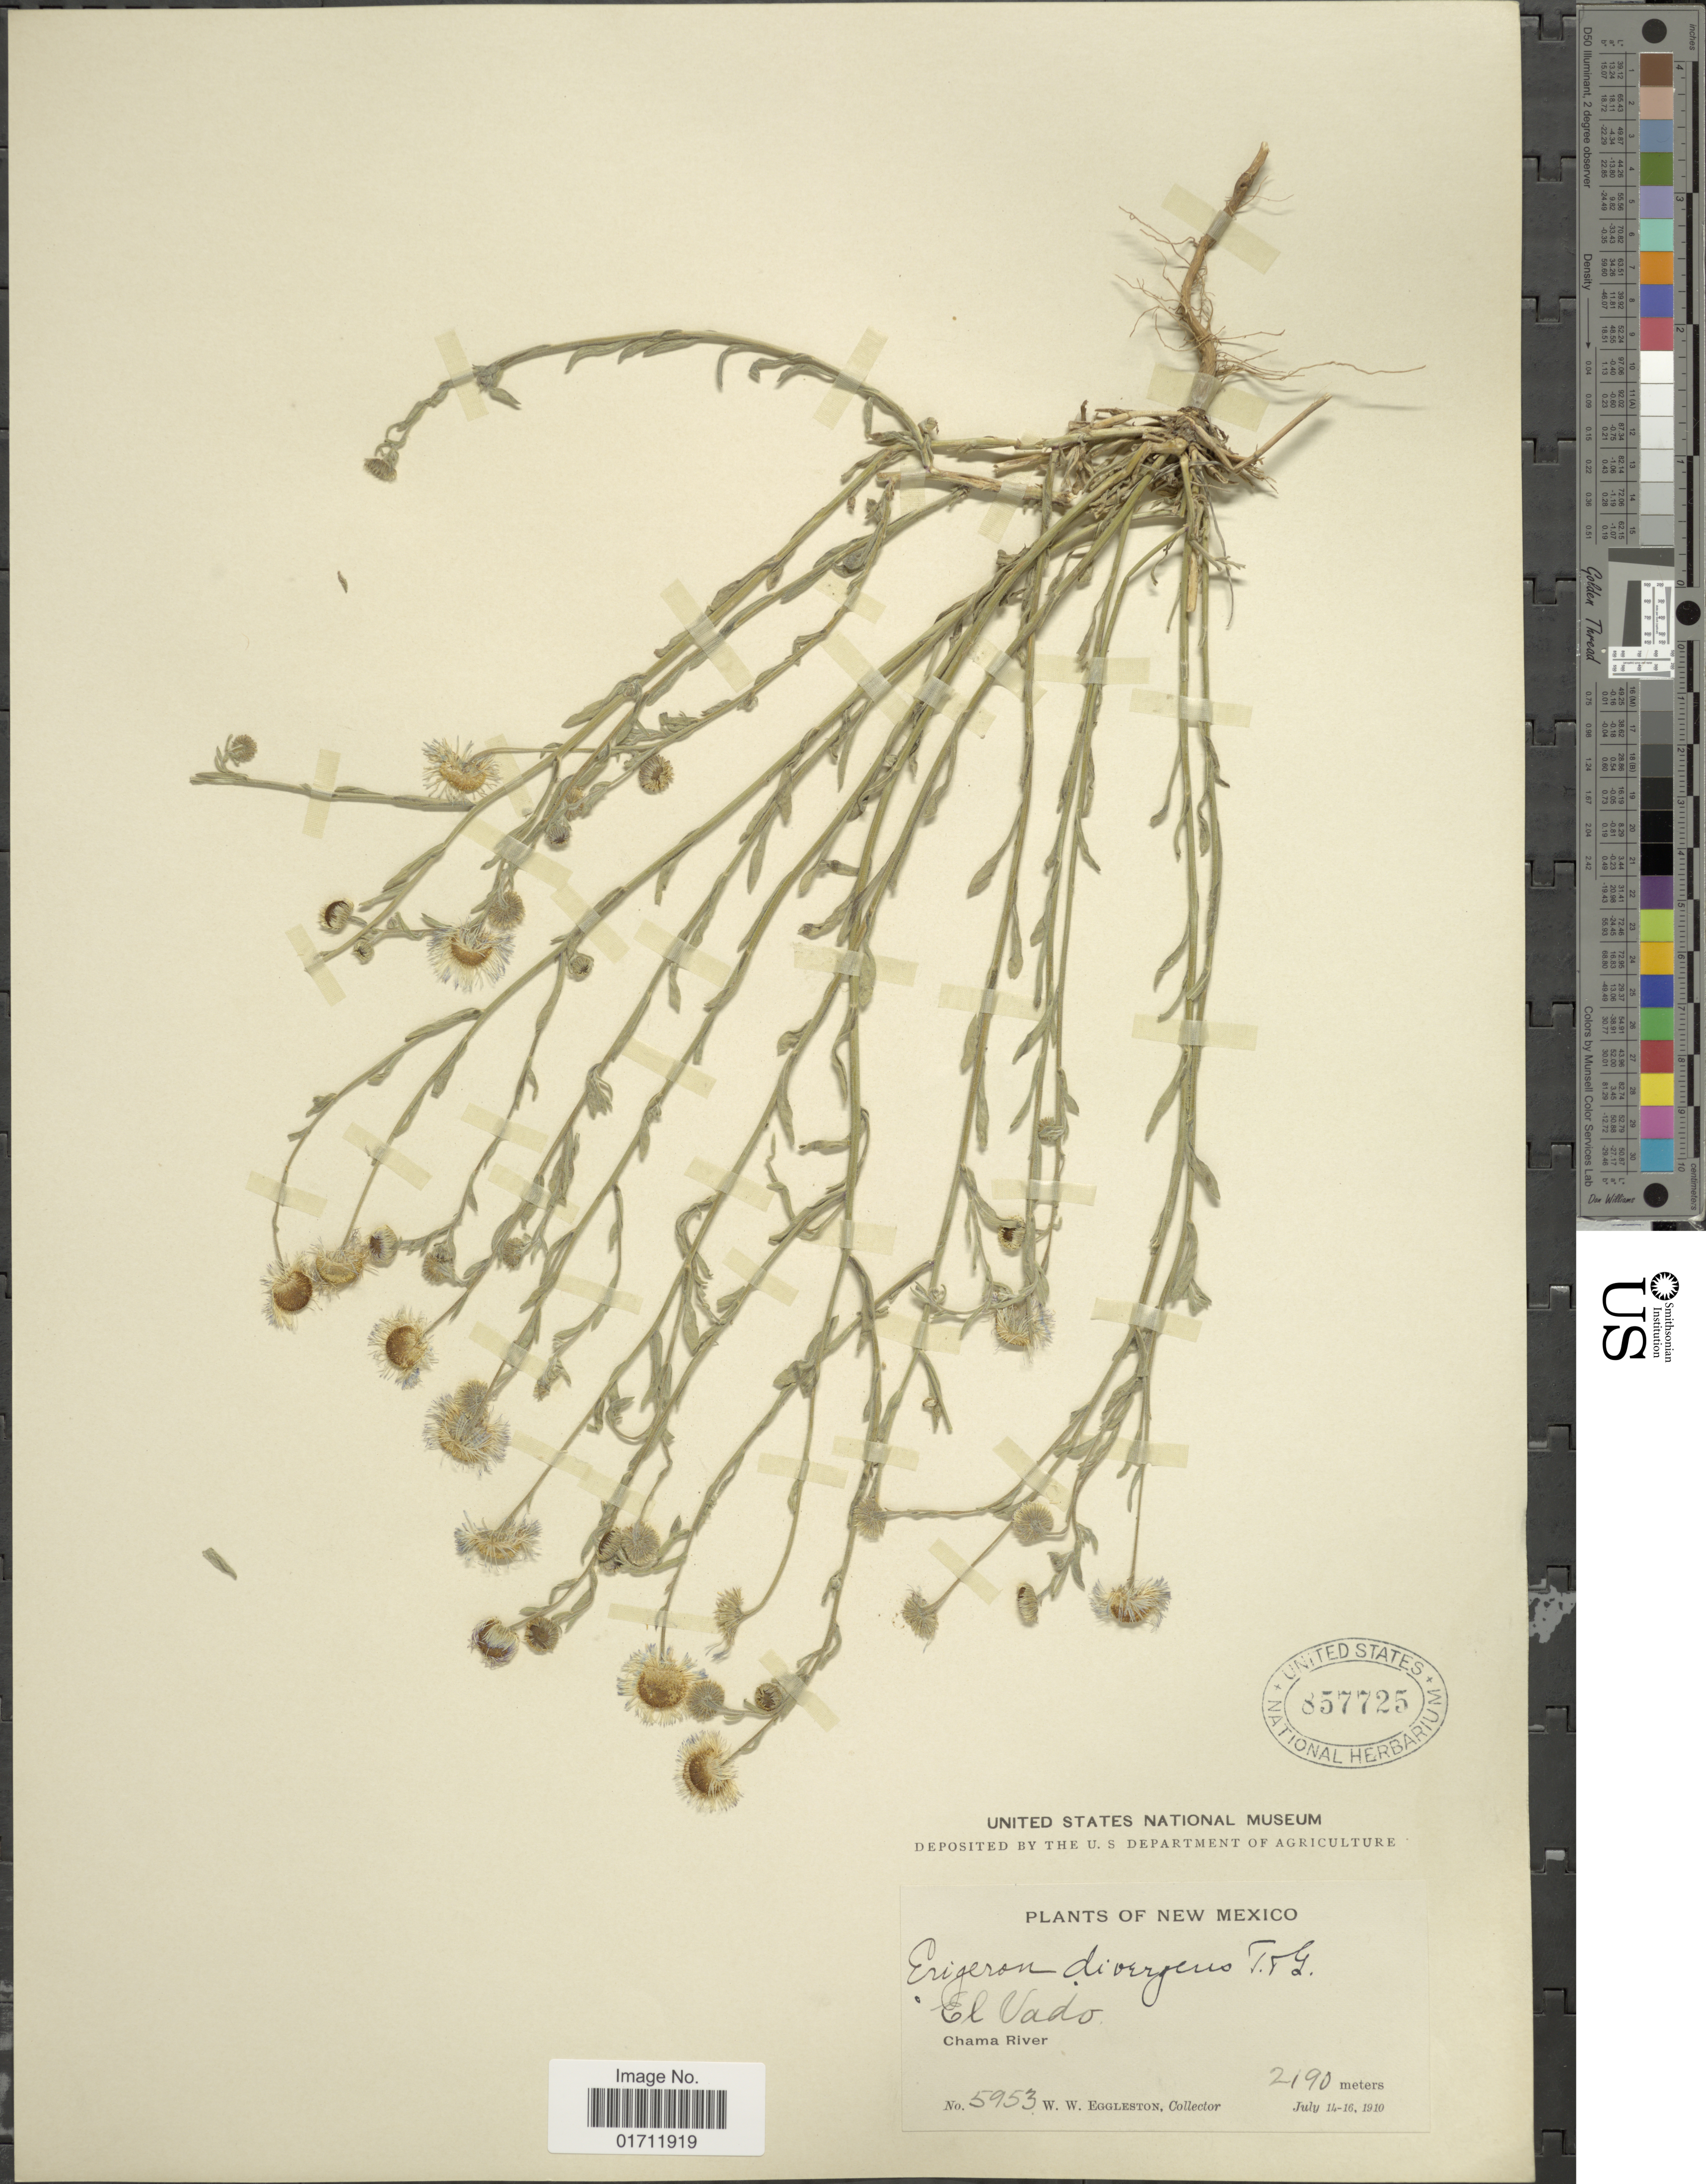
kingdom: Plantae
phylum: Tracheophyta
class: Magnoliopsida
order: Asterales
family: Asteraceae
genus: Erigeron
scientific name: Erigeron divergens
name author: Torr. & A. Gray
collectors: W. W. Eggleston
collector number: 5953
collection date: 1910-07-14/1910-07-16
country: United States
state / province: New Mexico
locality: El Vado, Chama River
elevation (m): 2190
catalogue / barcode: US 857725